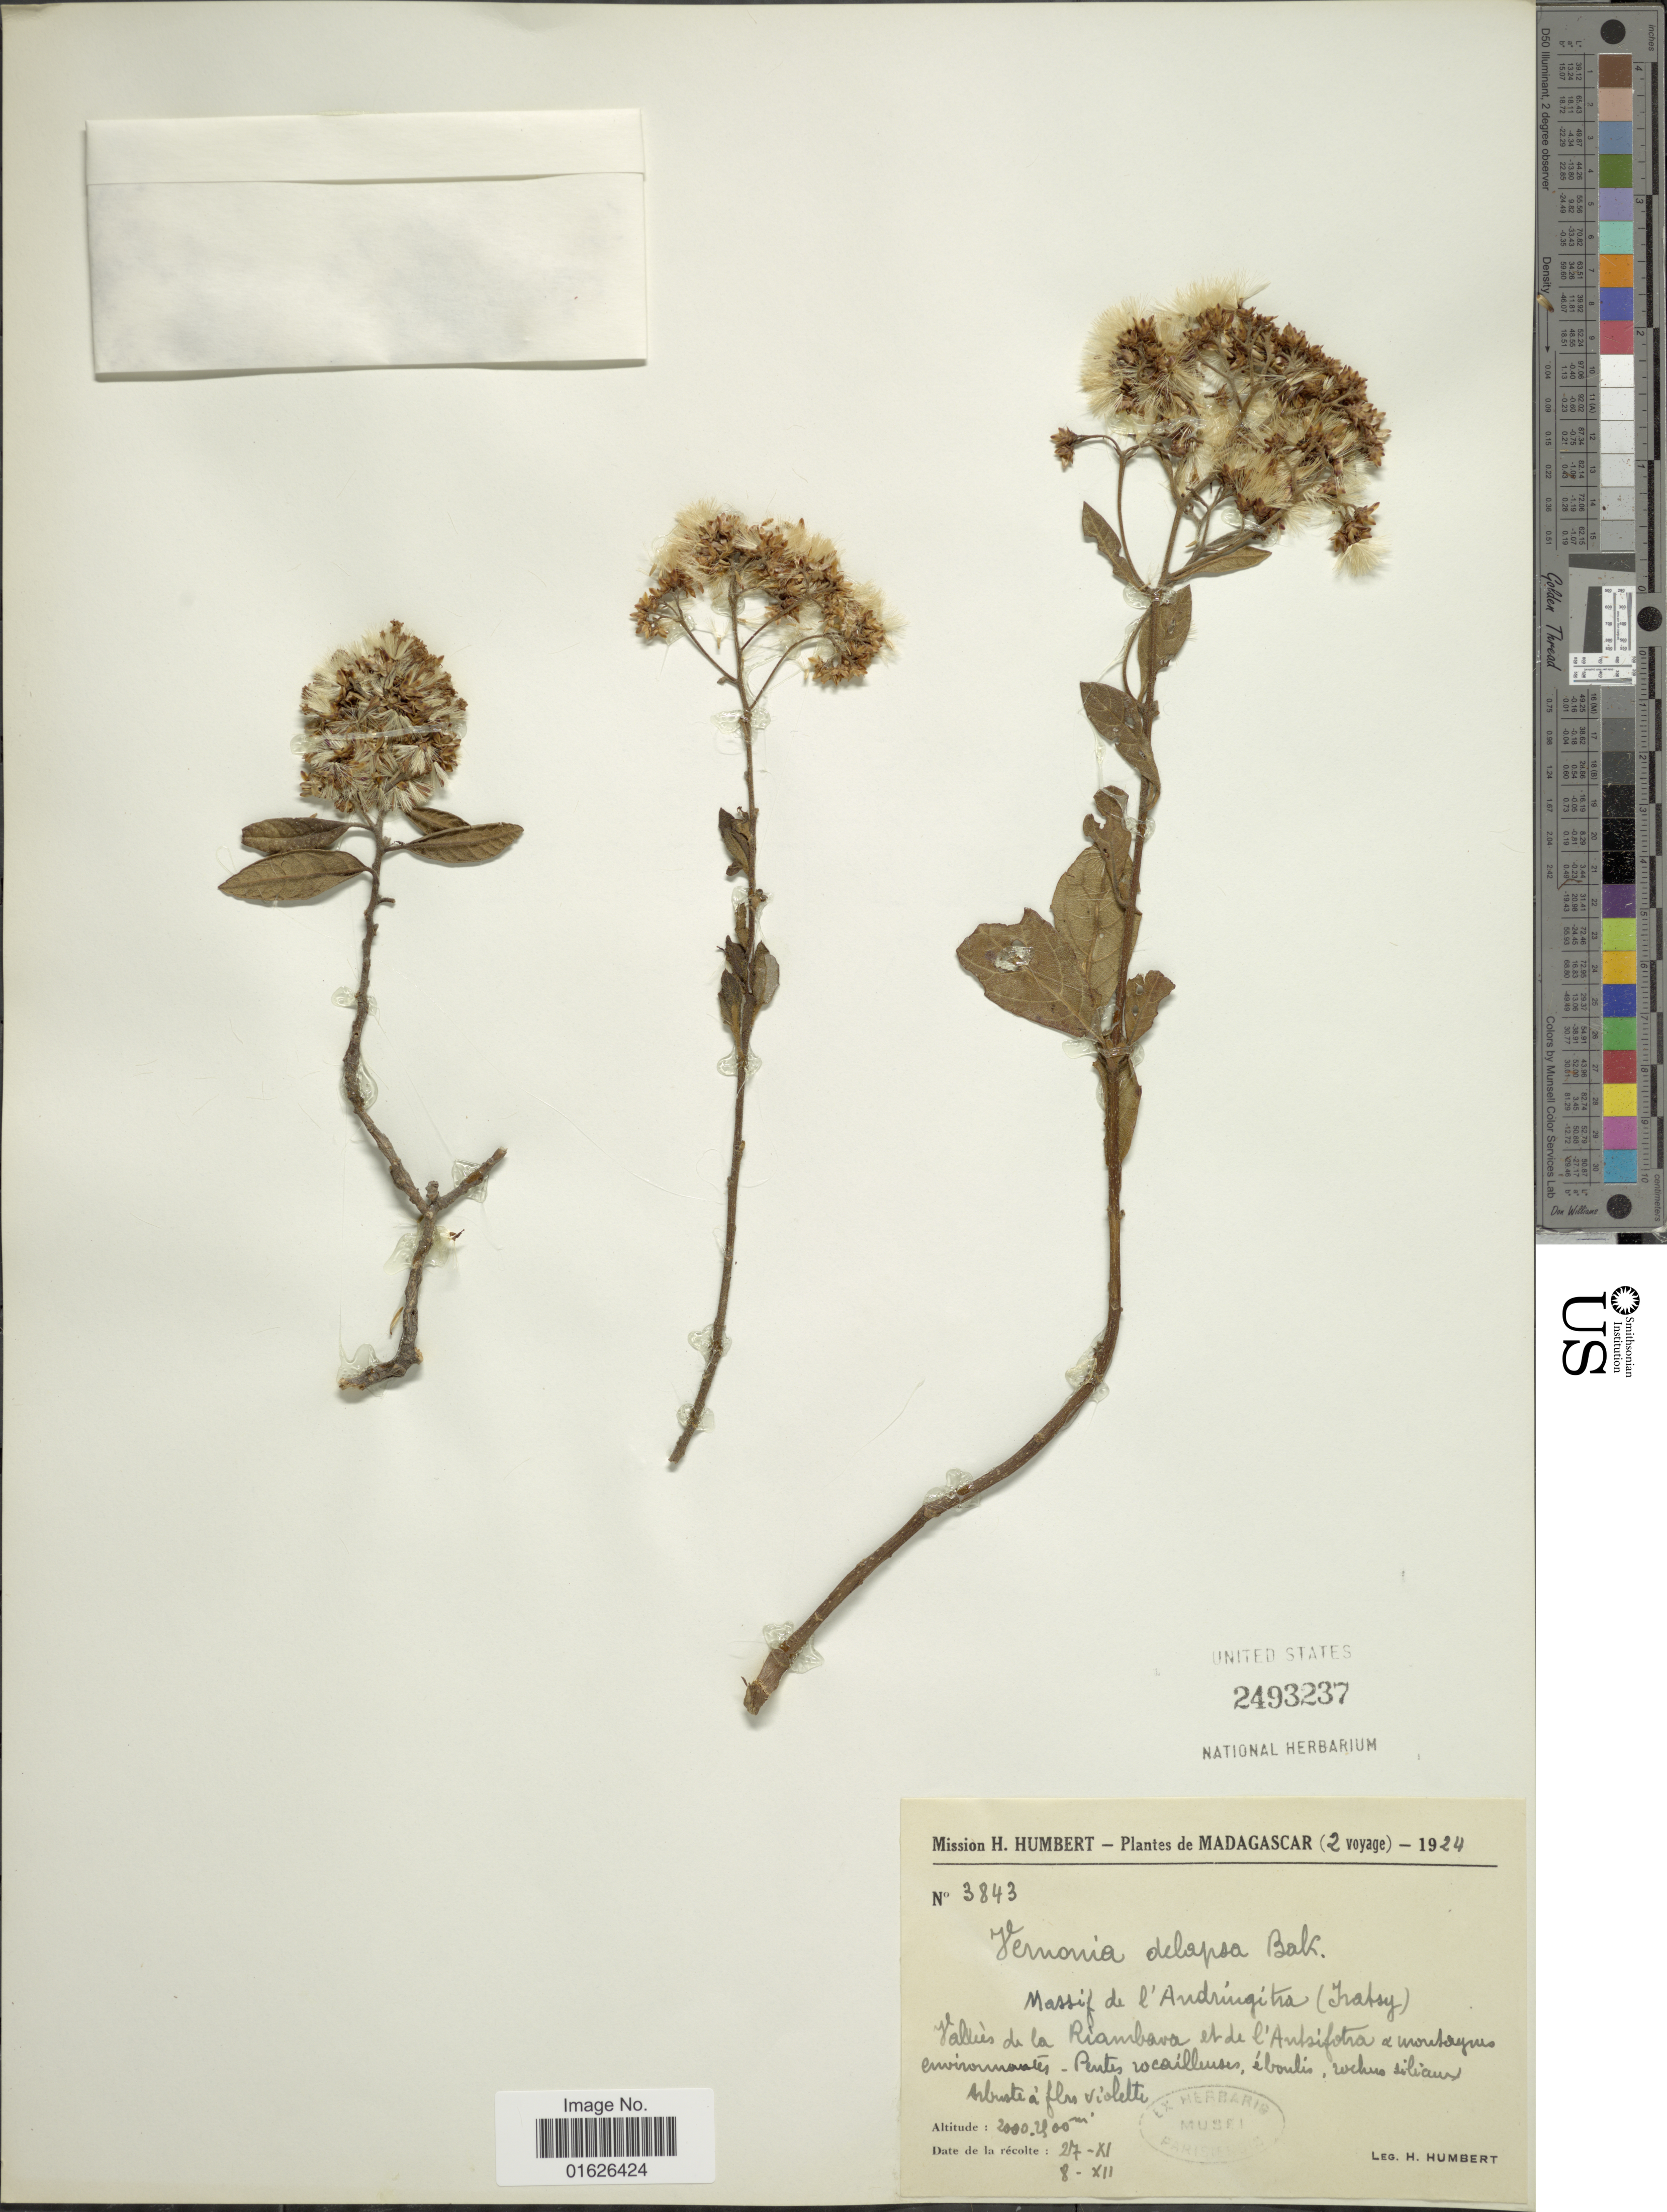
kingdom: Plantae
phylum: Tracheophyta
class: Magnoliopsida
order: Asterales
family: Asteraceae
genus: Gymnanthemum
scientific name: Gymnanthemum delapsum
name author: (Baker) H. Rob.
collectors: H. Humbert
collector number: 3843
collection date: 1924-11-27/1924-12-08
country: Madagascar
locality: Massif de l' Andringitra (Iratsy) Valles de la Riambava et de l'Antsifotra a montagnes environnantes.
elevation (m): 2000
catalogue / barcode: US 2493237